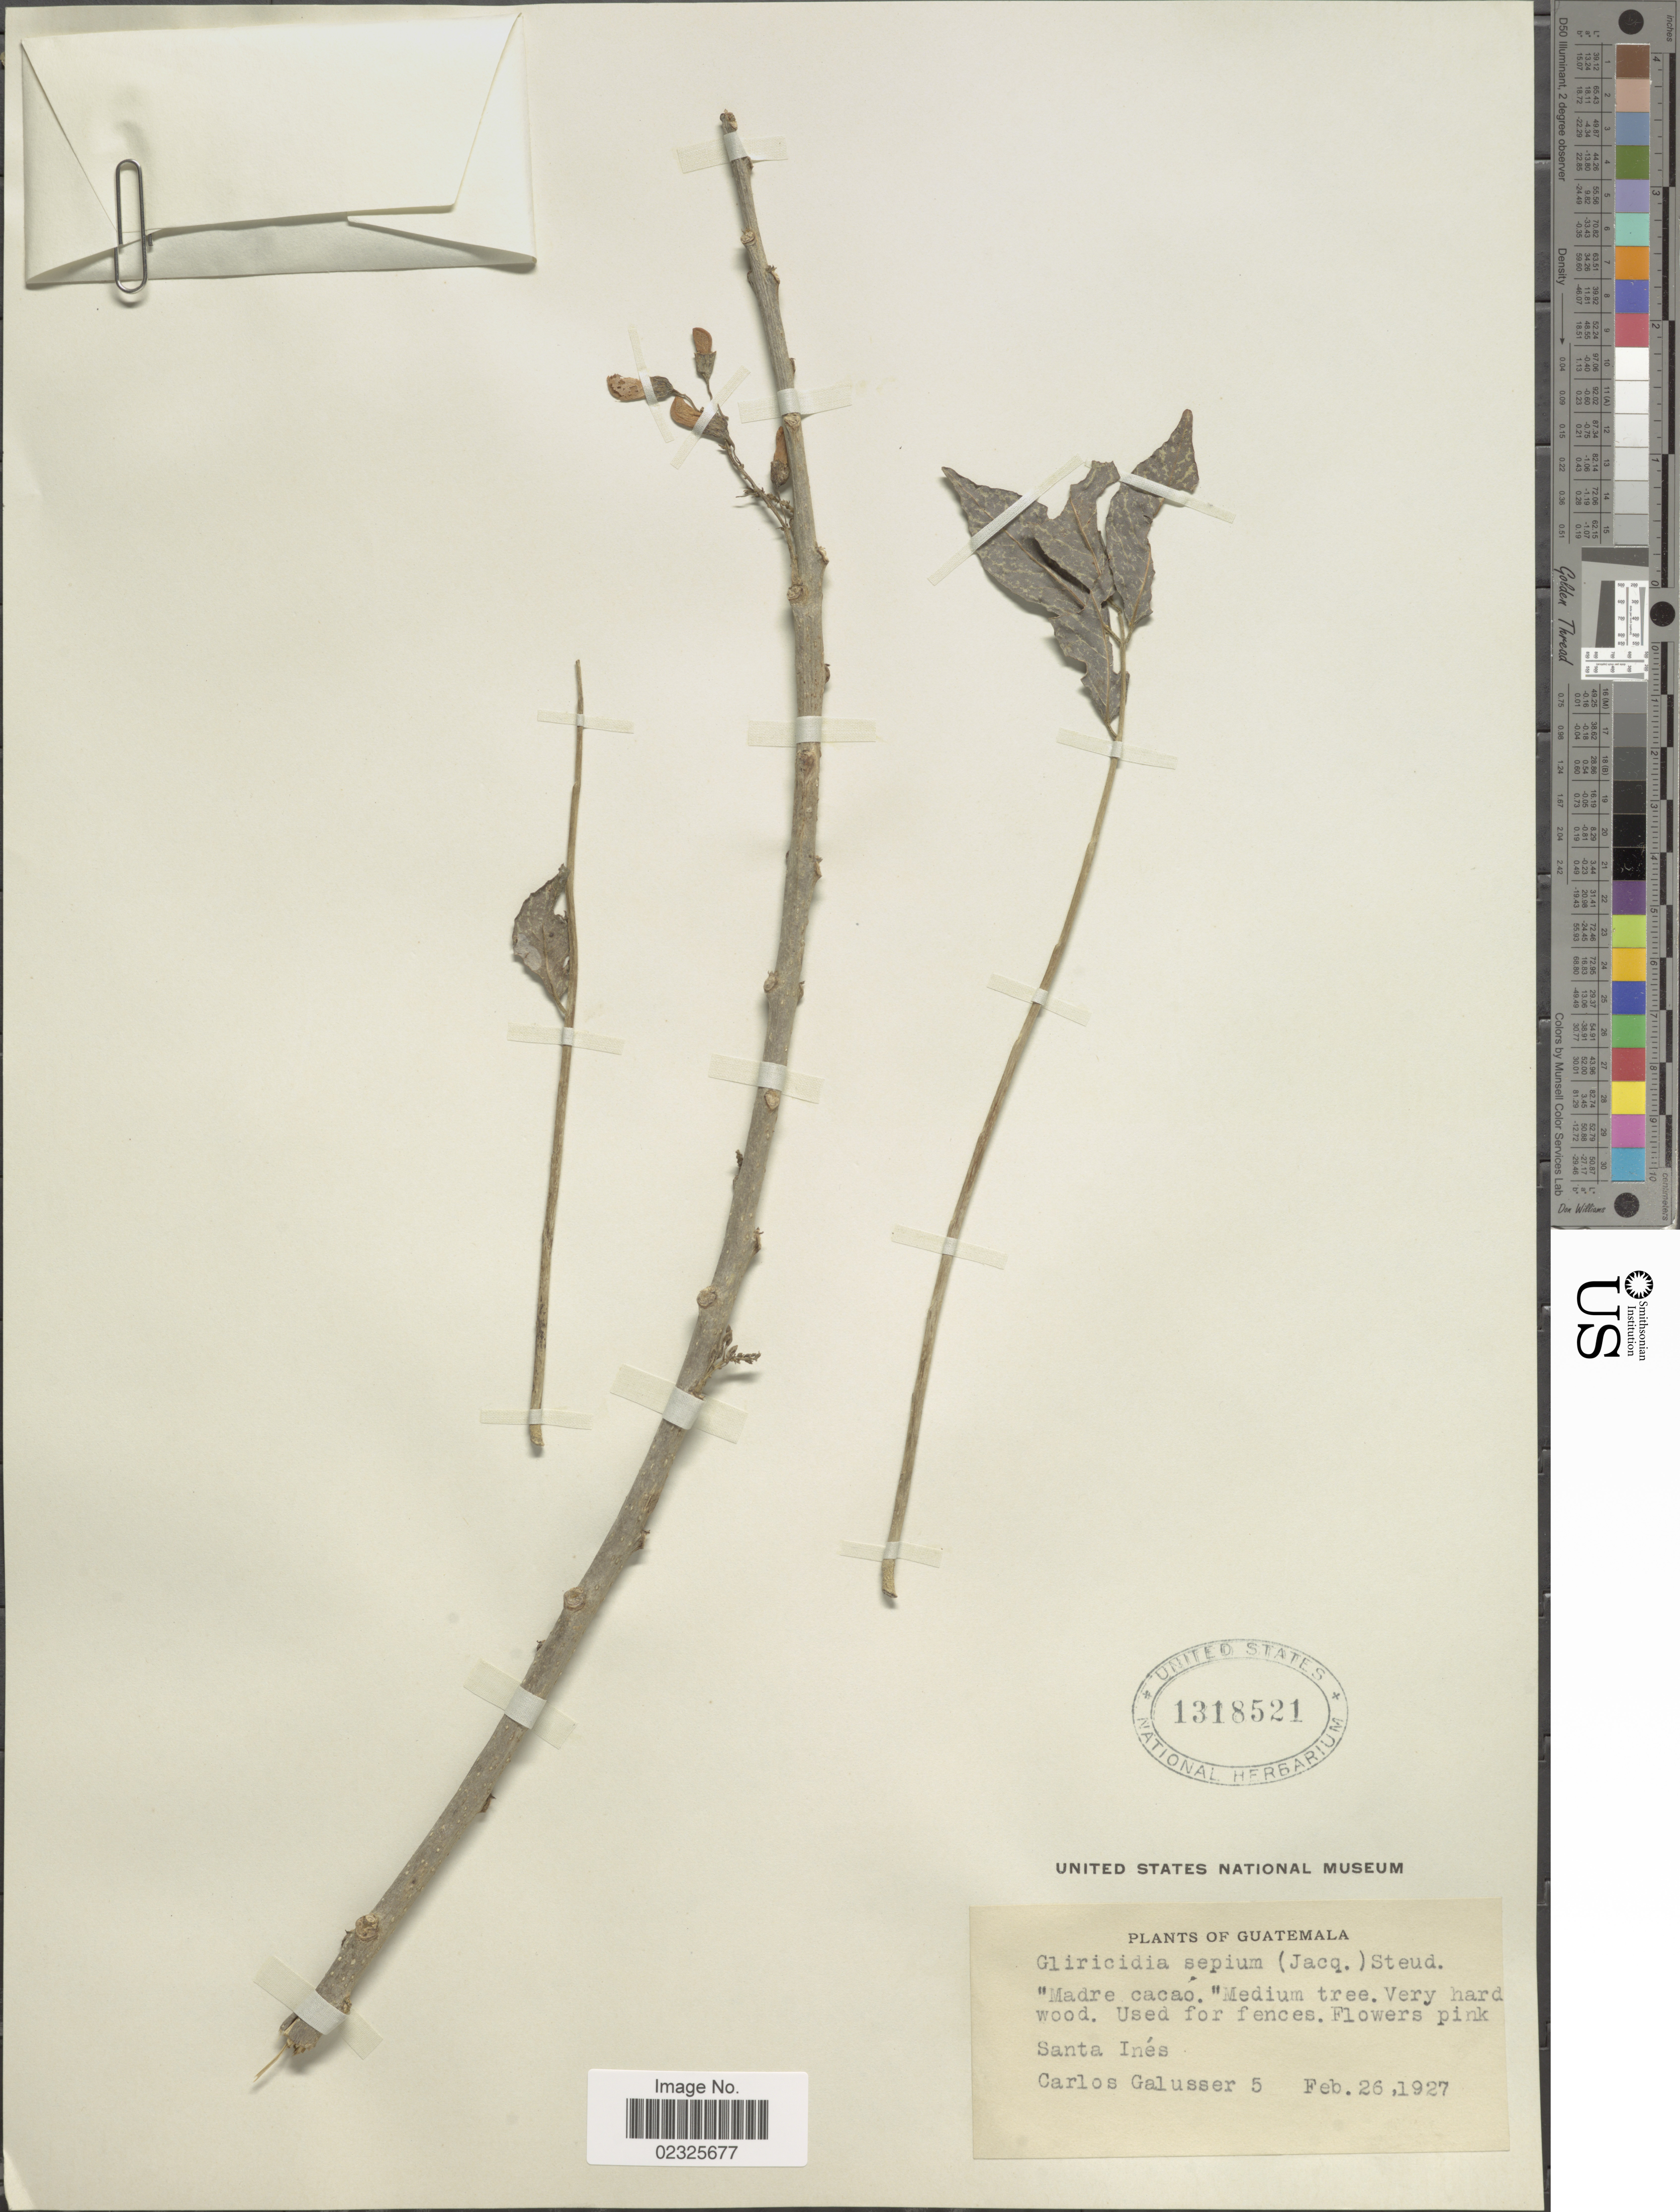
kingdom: Plantae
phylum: Tracheophyta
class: Magnoliopsida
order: Fabales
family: Fabaceae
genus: Gliricidia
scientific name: Gliricidia sepium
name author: (Jacq.) Kunth ex Walp.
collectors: C. Galusser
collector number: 5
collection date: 1927-02-26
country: Guatemala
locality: Santa Ines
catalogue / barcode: US 1318521